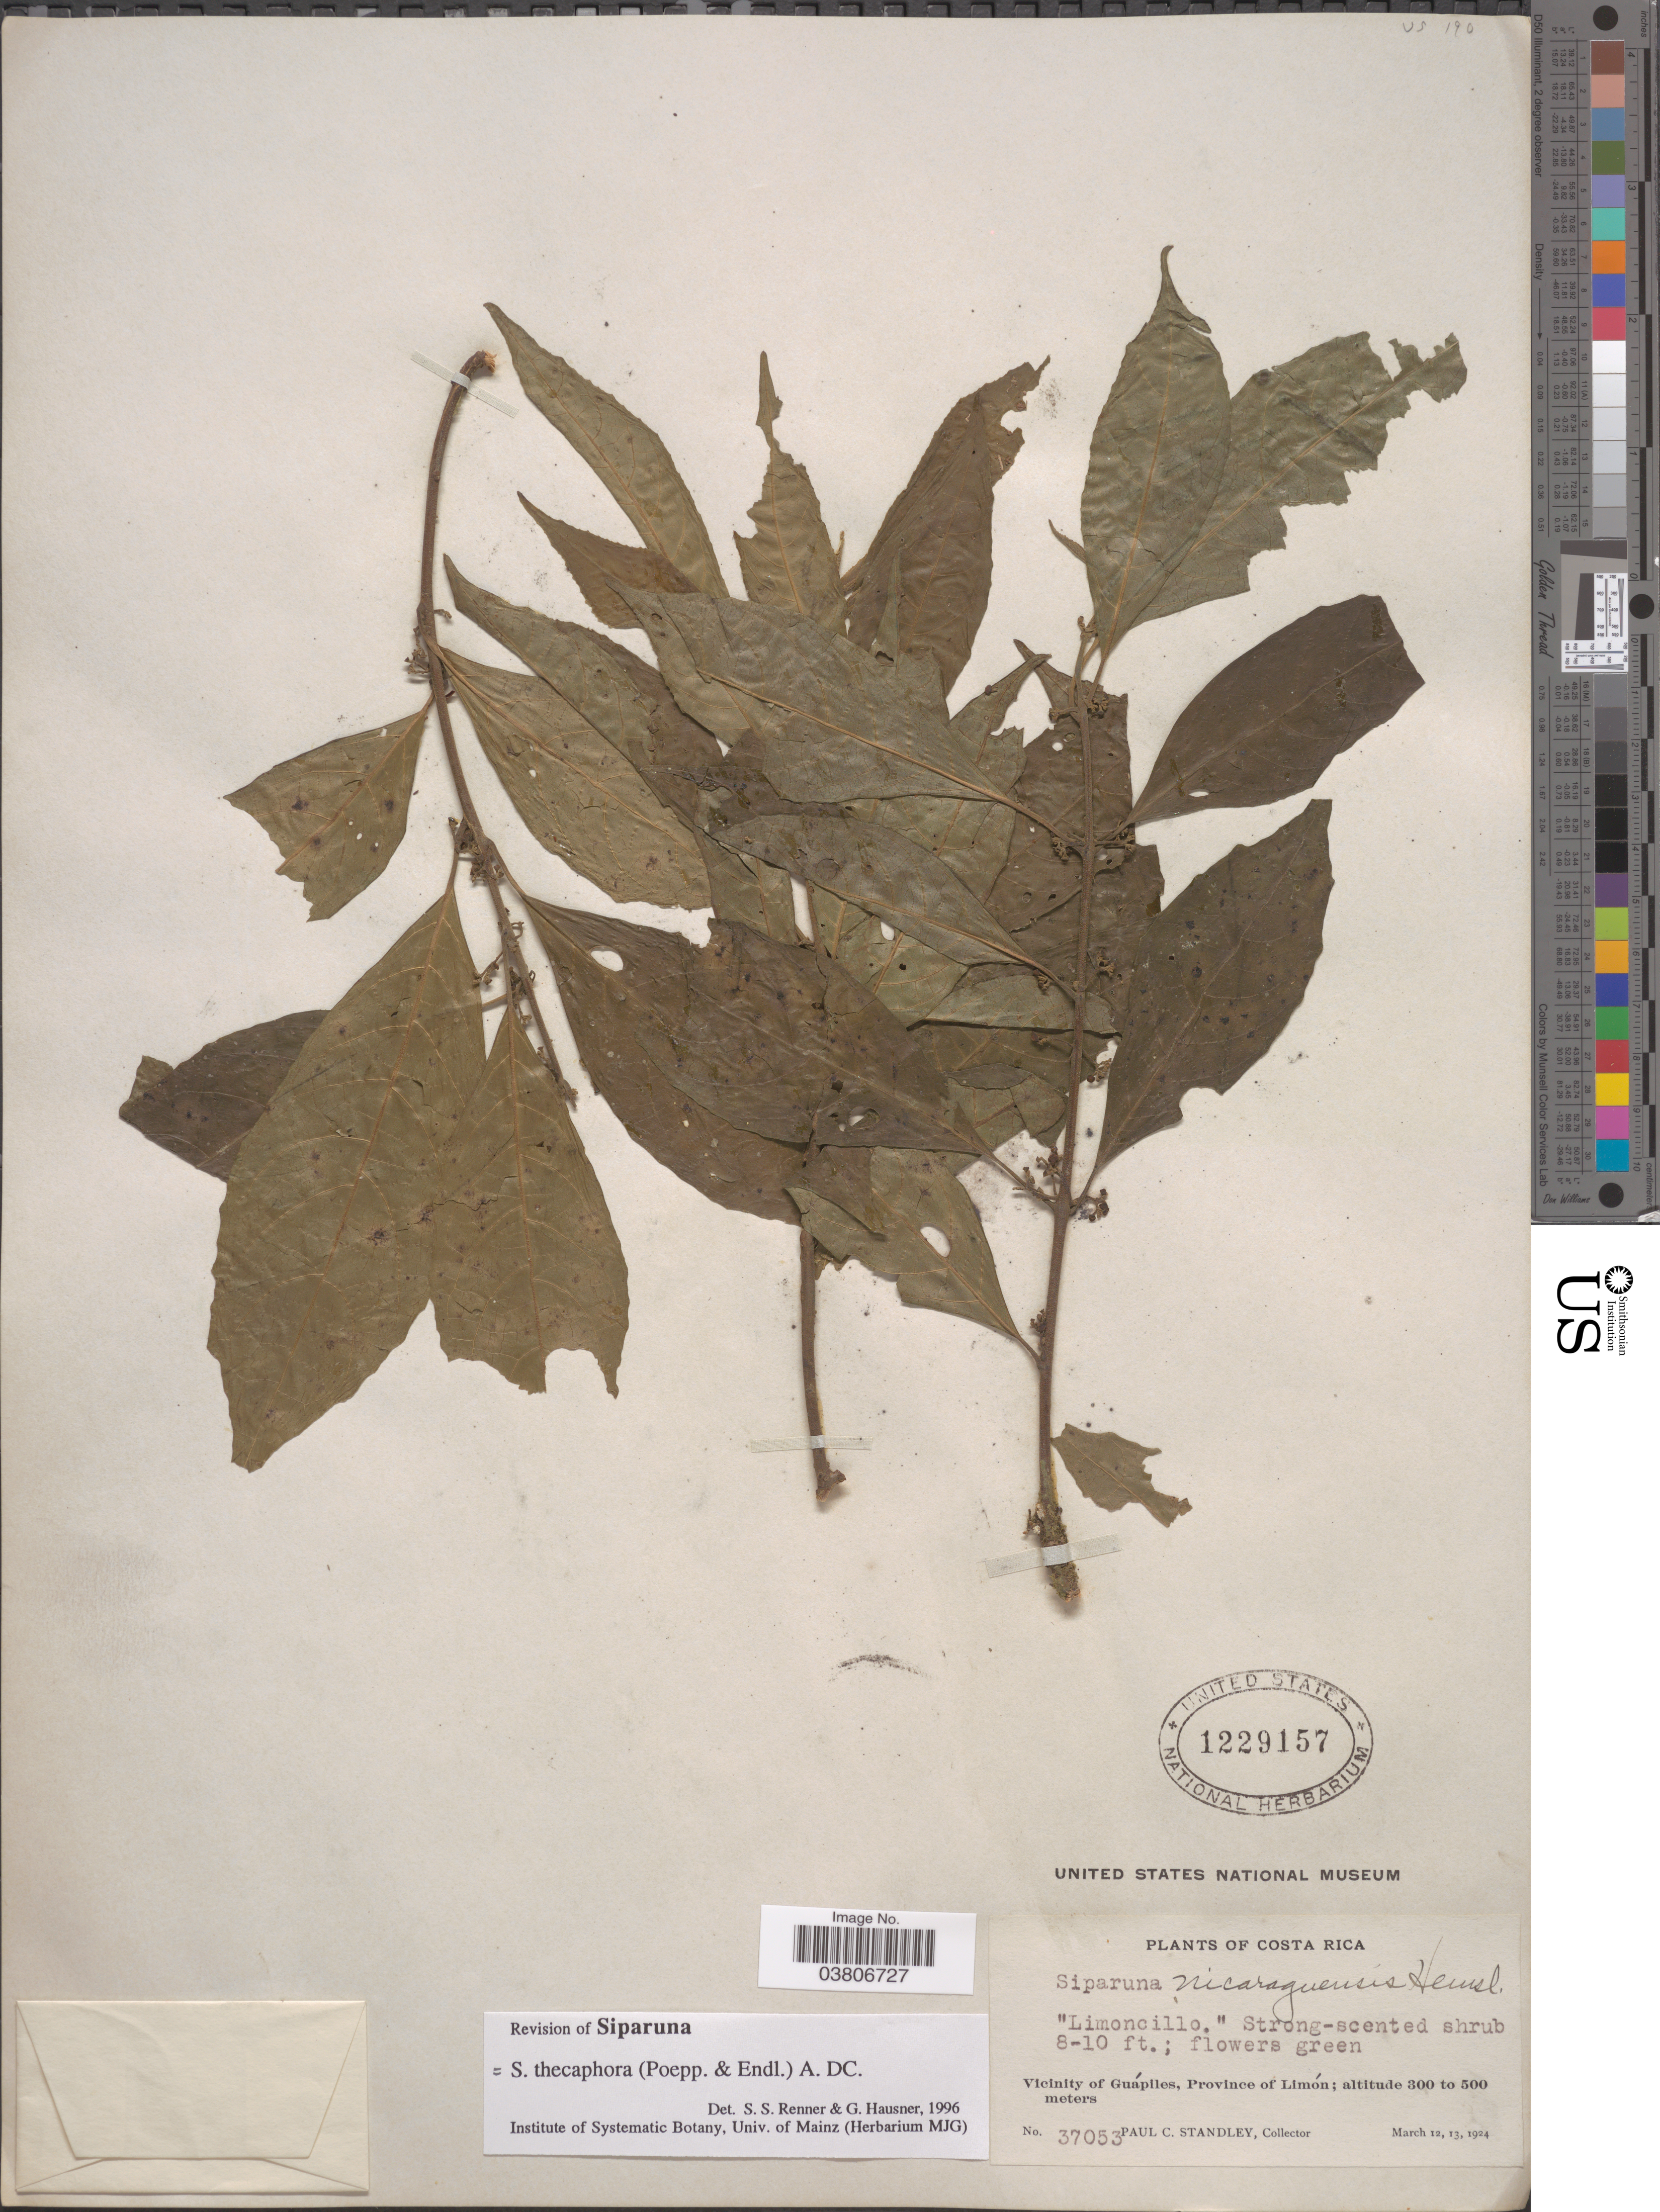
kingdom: Plantae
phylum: Tracheophyta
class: Magnoliopsida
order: Laurales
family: Siparunaceae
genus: Siparuna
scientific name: Siparuna thecaphora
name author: (Poepp. & Endl.) A. DC.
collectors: P. C. Standley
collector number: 37053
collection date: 1924-03-12/1924-03-13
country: Costa Rica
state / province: Limón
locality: Vicinity of Guápiles.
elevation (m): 300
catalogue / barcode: US 1229157